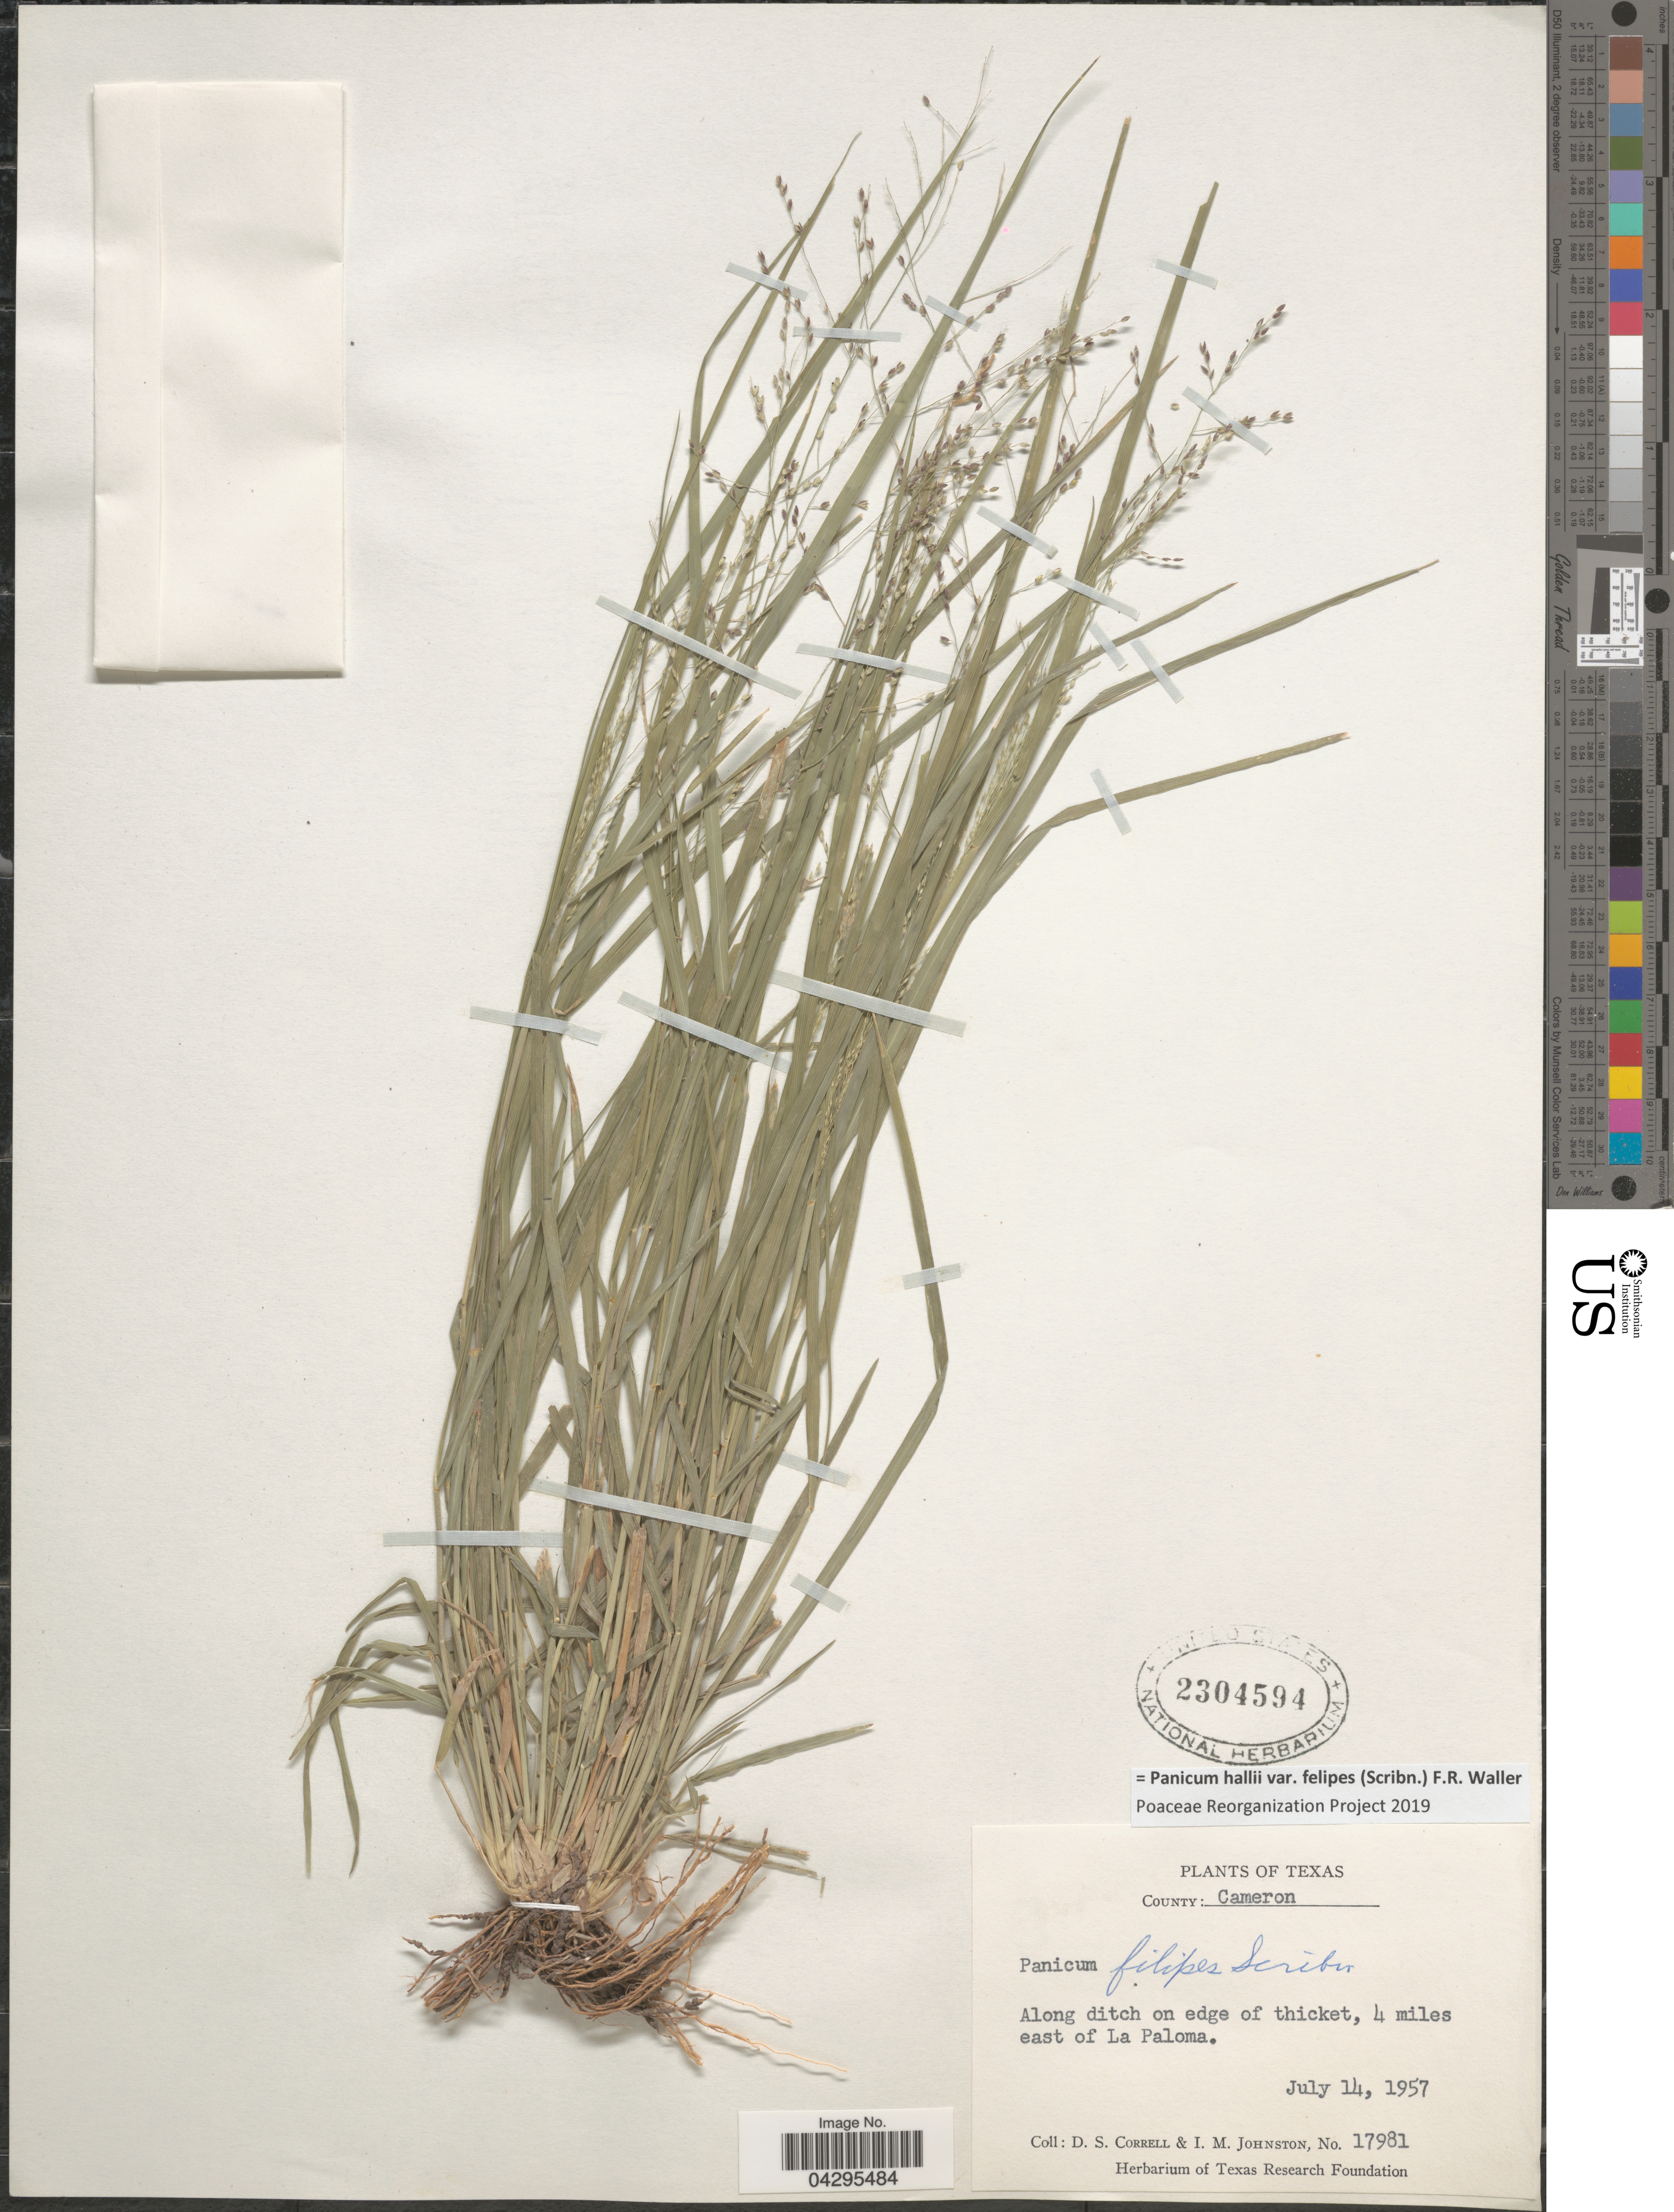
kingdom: Plantae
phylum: Tracheophyta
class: Liliopsida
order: Poales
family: Poaceae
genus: Panicum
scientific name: Panicum hallii var. felipes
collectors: D. S. Correll & I.M. Johnston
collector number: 17981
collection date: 1957-07-14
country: United States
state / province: Texas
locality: County: Cameron. Along ditch on edge of thicket, 4 miles east of La Paloma.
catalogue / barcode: US 2304594